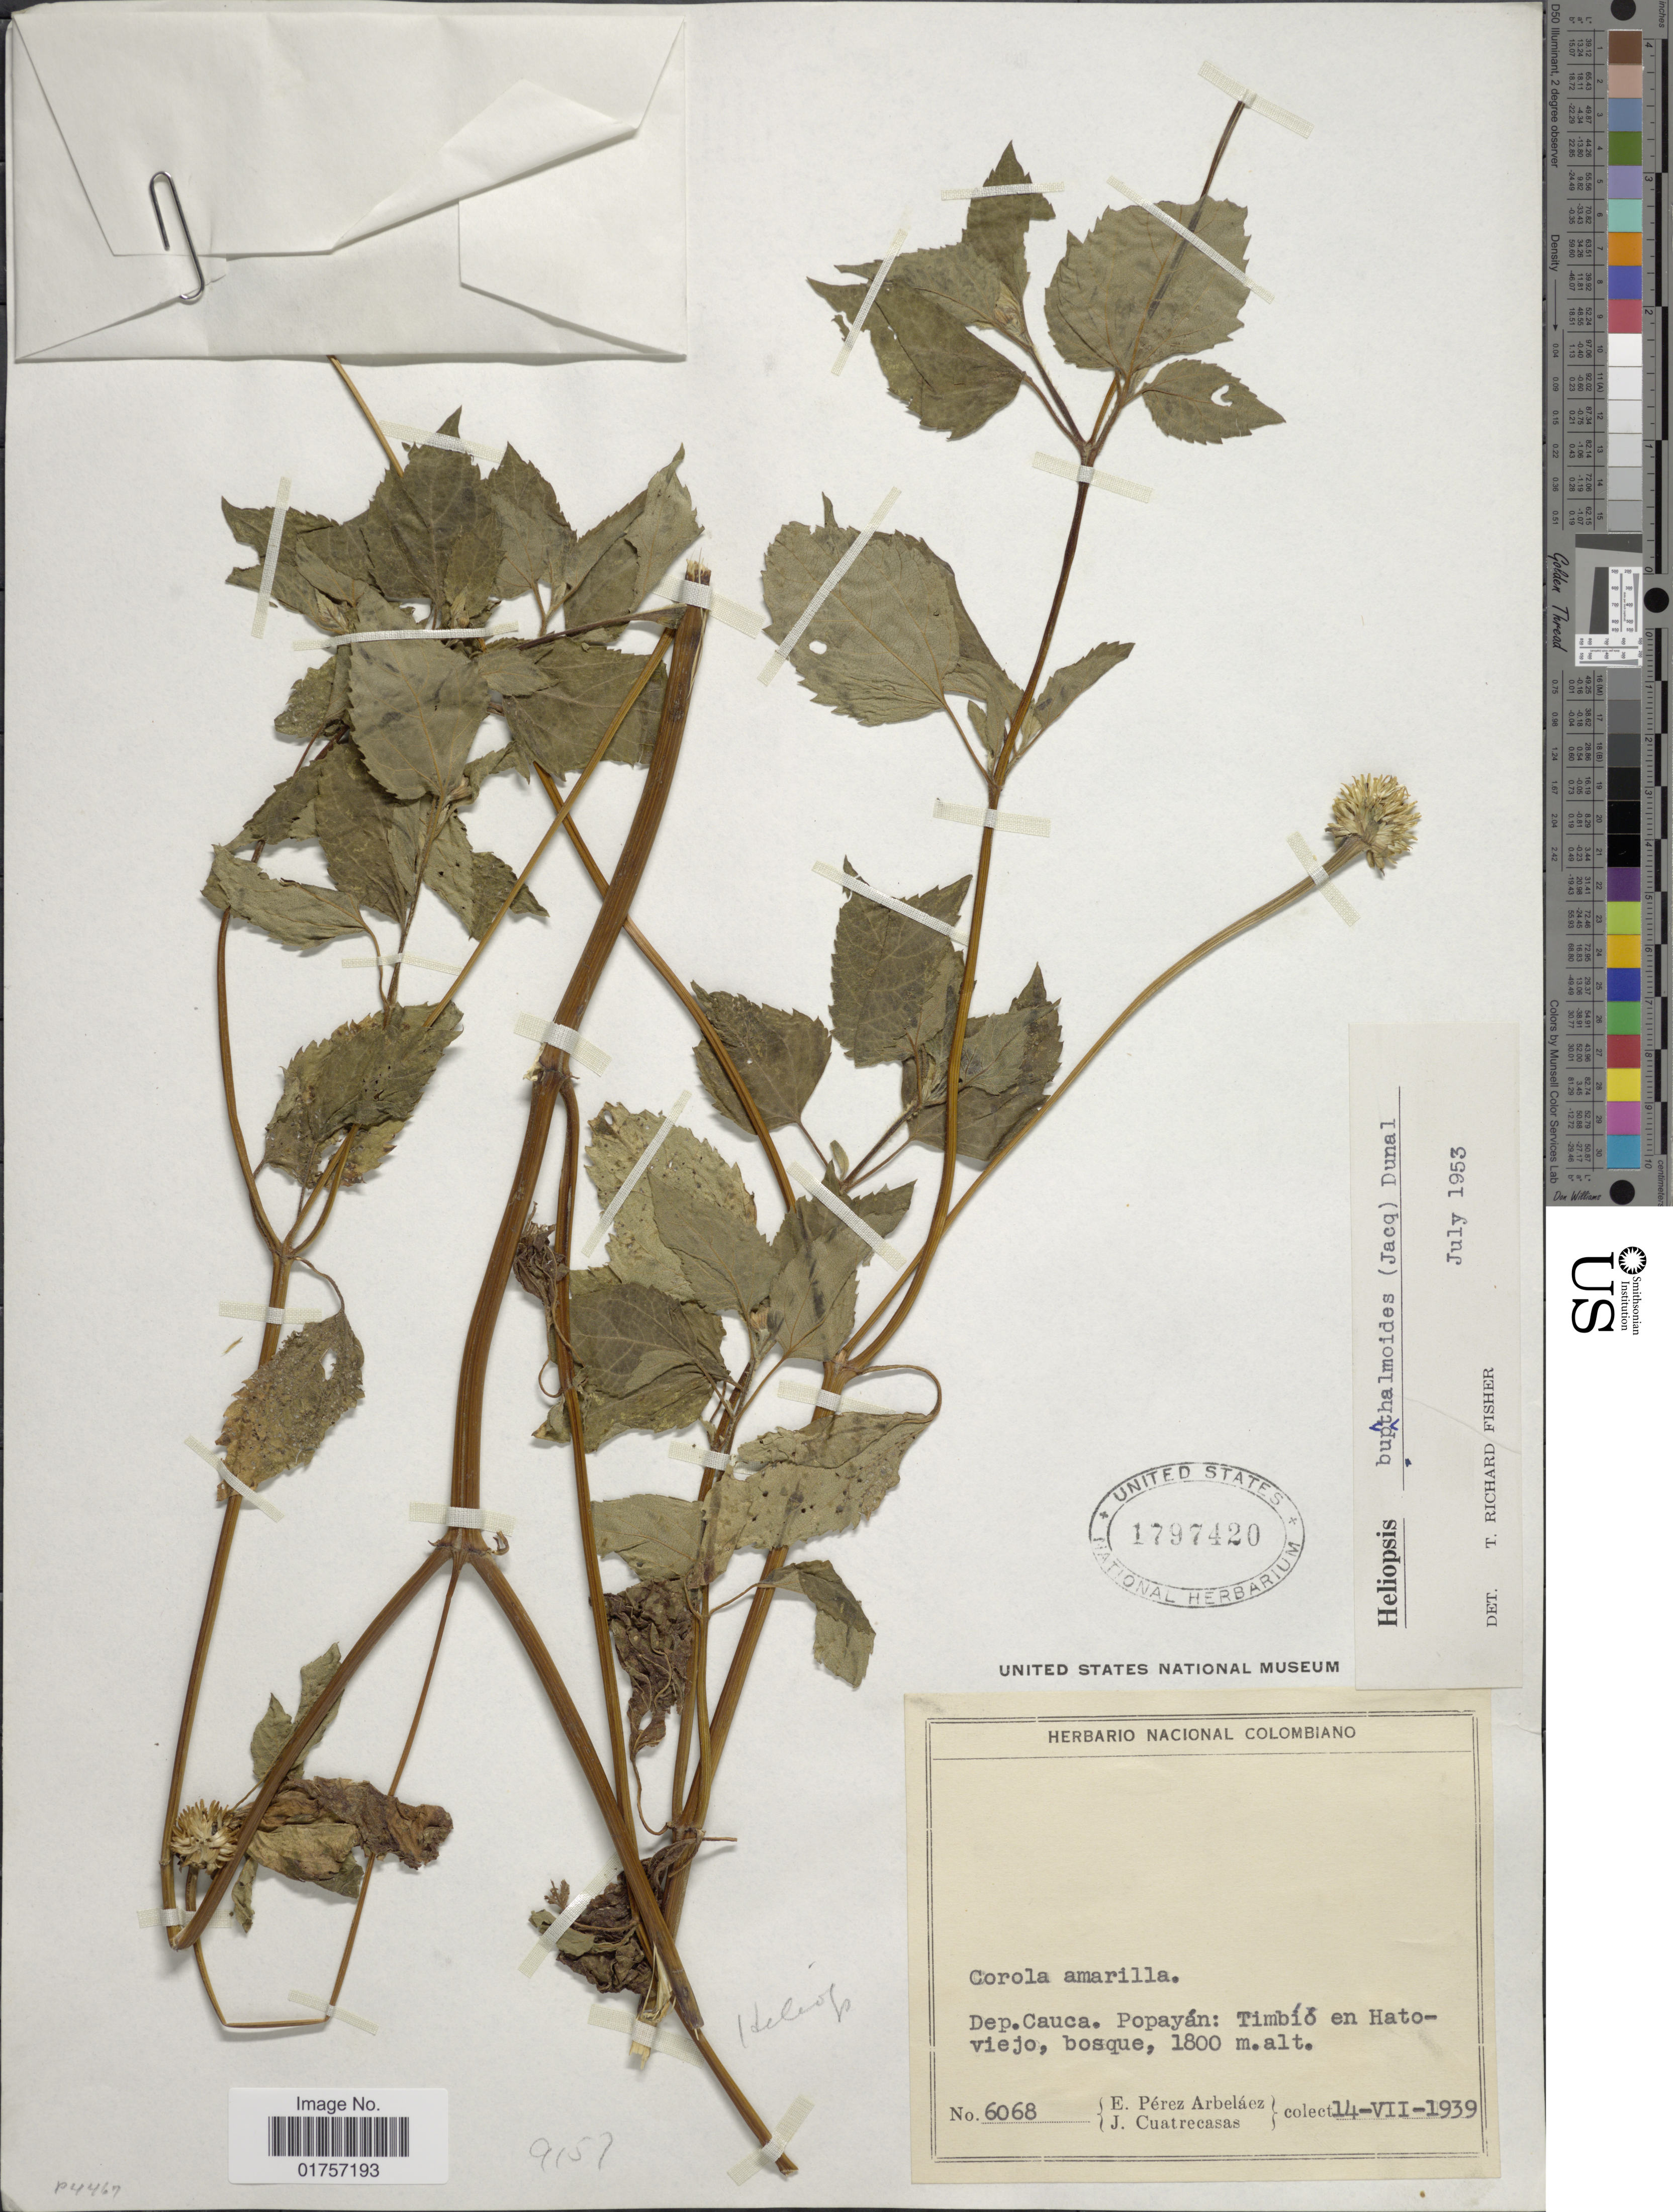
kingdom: Plantae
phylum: Tracheophyta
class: Magnoliopsida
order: Asterales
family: Asteraceae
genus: Heliopsis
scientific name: Heliopsis buphthalmoides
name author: (Jacq.) Dunal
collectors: E. Pérez Arbeláez & J. Cuatrecasas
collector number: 6068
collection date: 1939-07-14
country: Colombia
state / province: Cauca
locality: Popayán: Timbío en Hato-viejo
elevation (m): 1800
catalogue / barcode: US 1797420